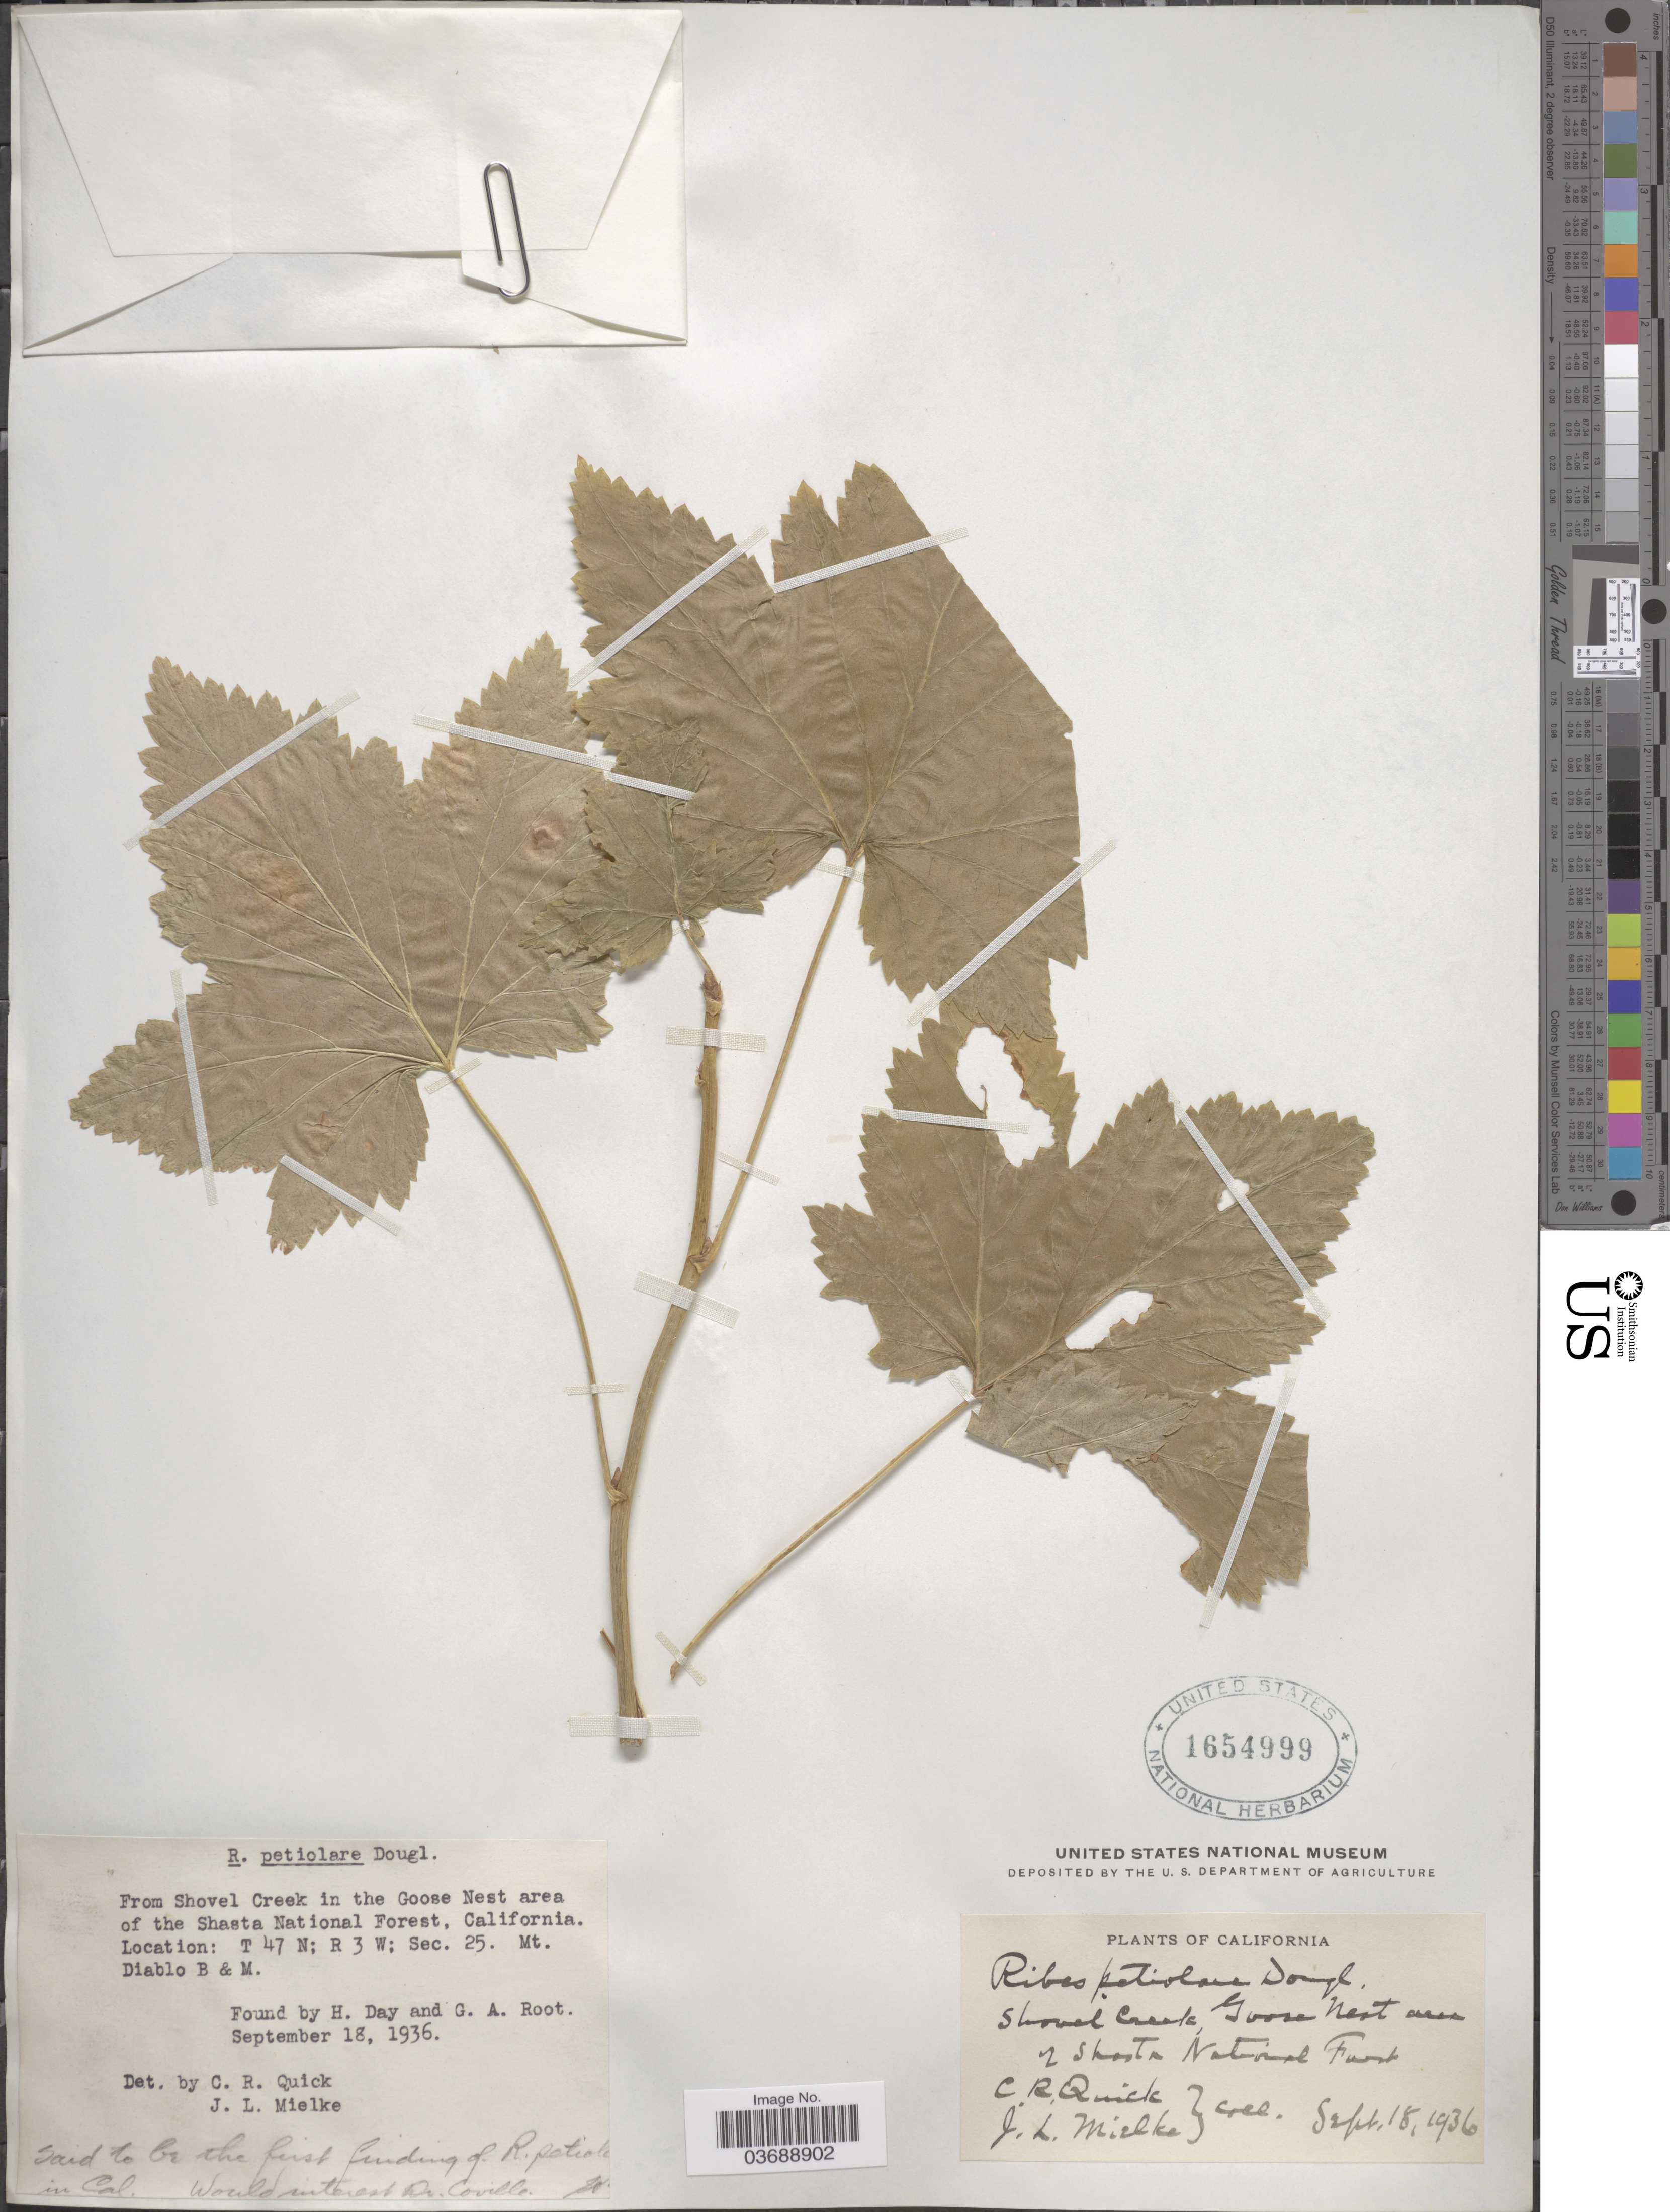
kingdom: Plantae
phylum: Tracheophyta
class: Magnoliopsida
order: Saxifragales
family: Grossulariaceae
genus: Ribes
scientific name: Ribes petiolare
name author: Douglas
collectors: C. Quick & J. Mielke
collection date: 1936-09-18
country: United States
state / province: California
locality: From Shovel Creek in the Goose Nest area of the Shasta National Forest. T 47 N; R 3 W; Sec. 25. Mt. Diablo B & M.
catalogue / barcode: US 1654999